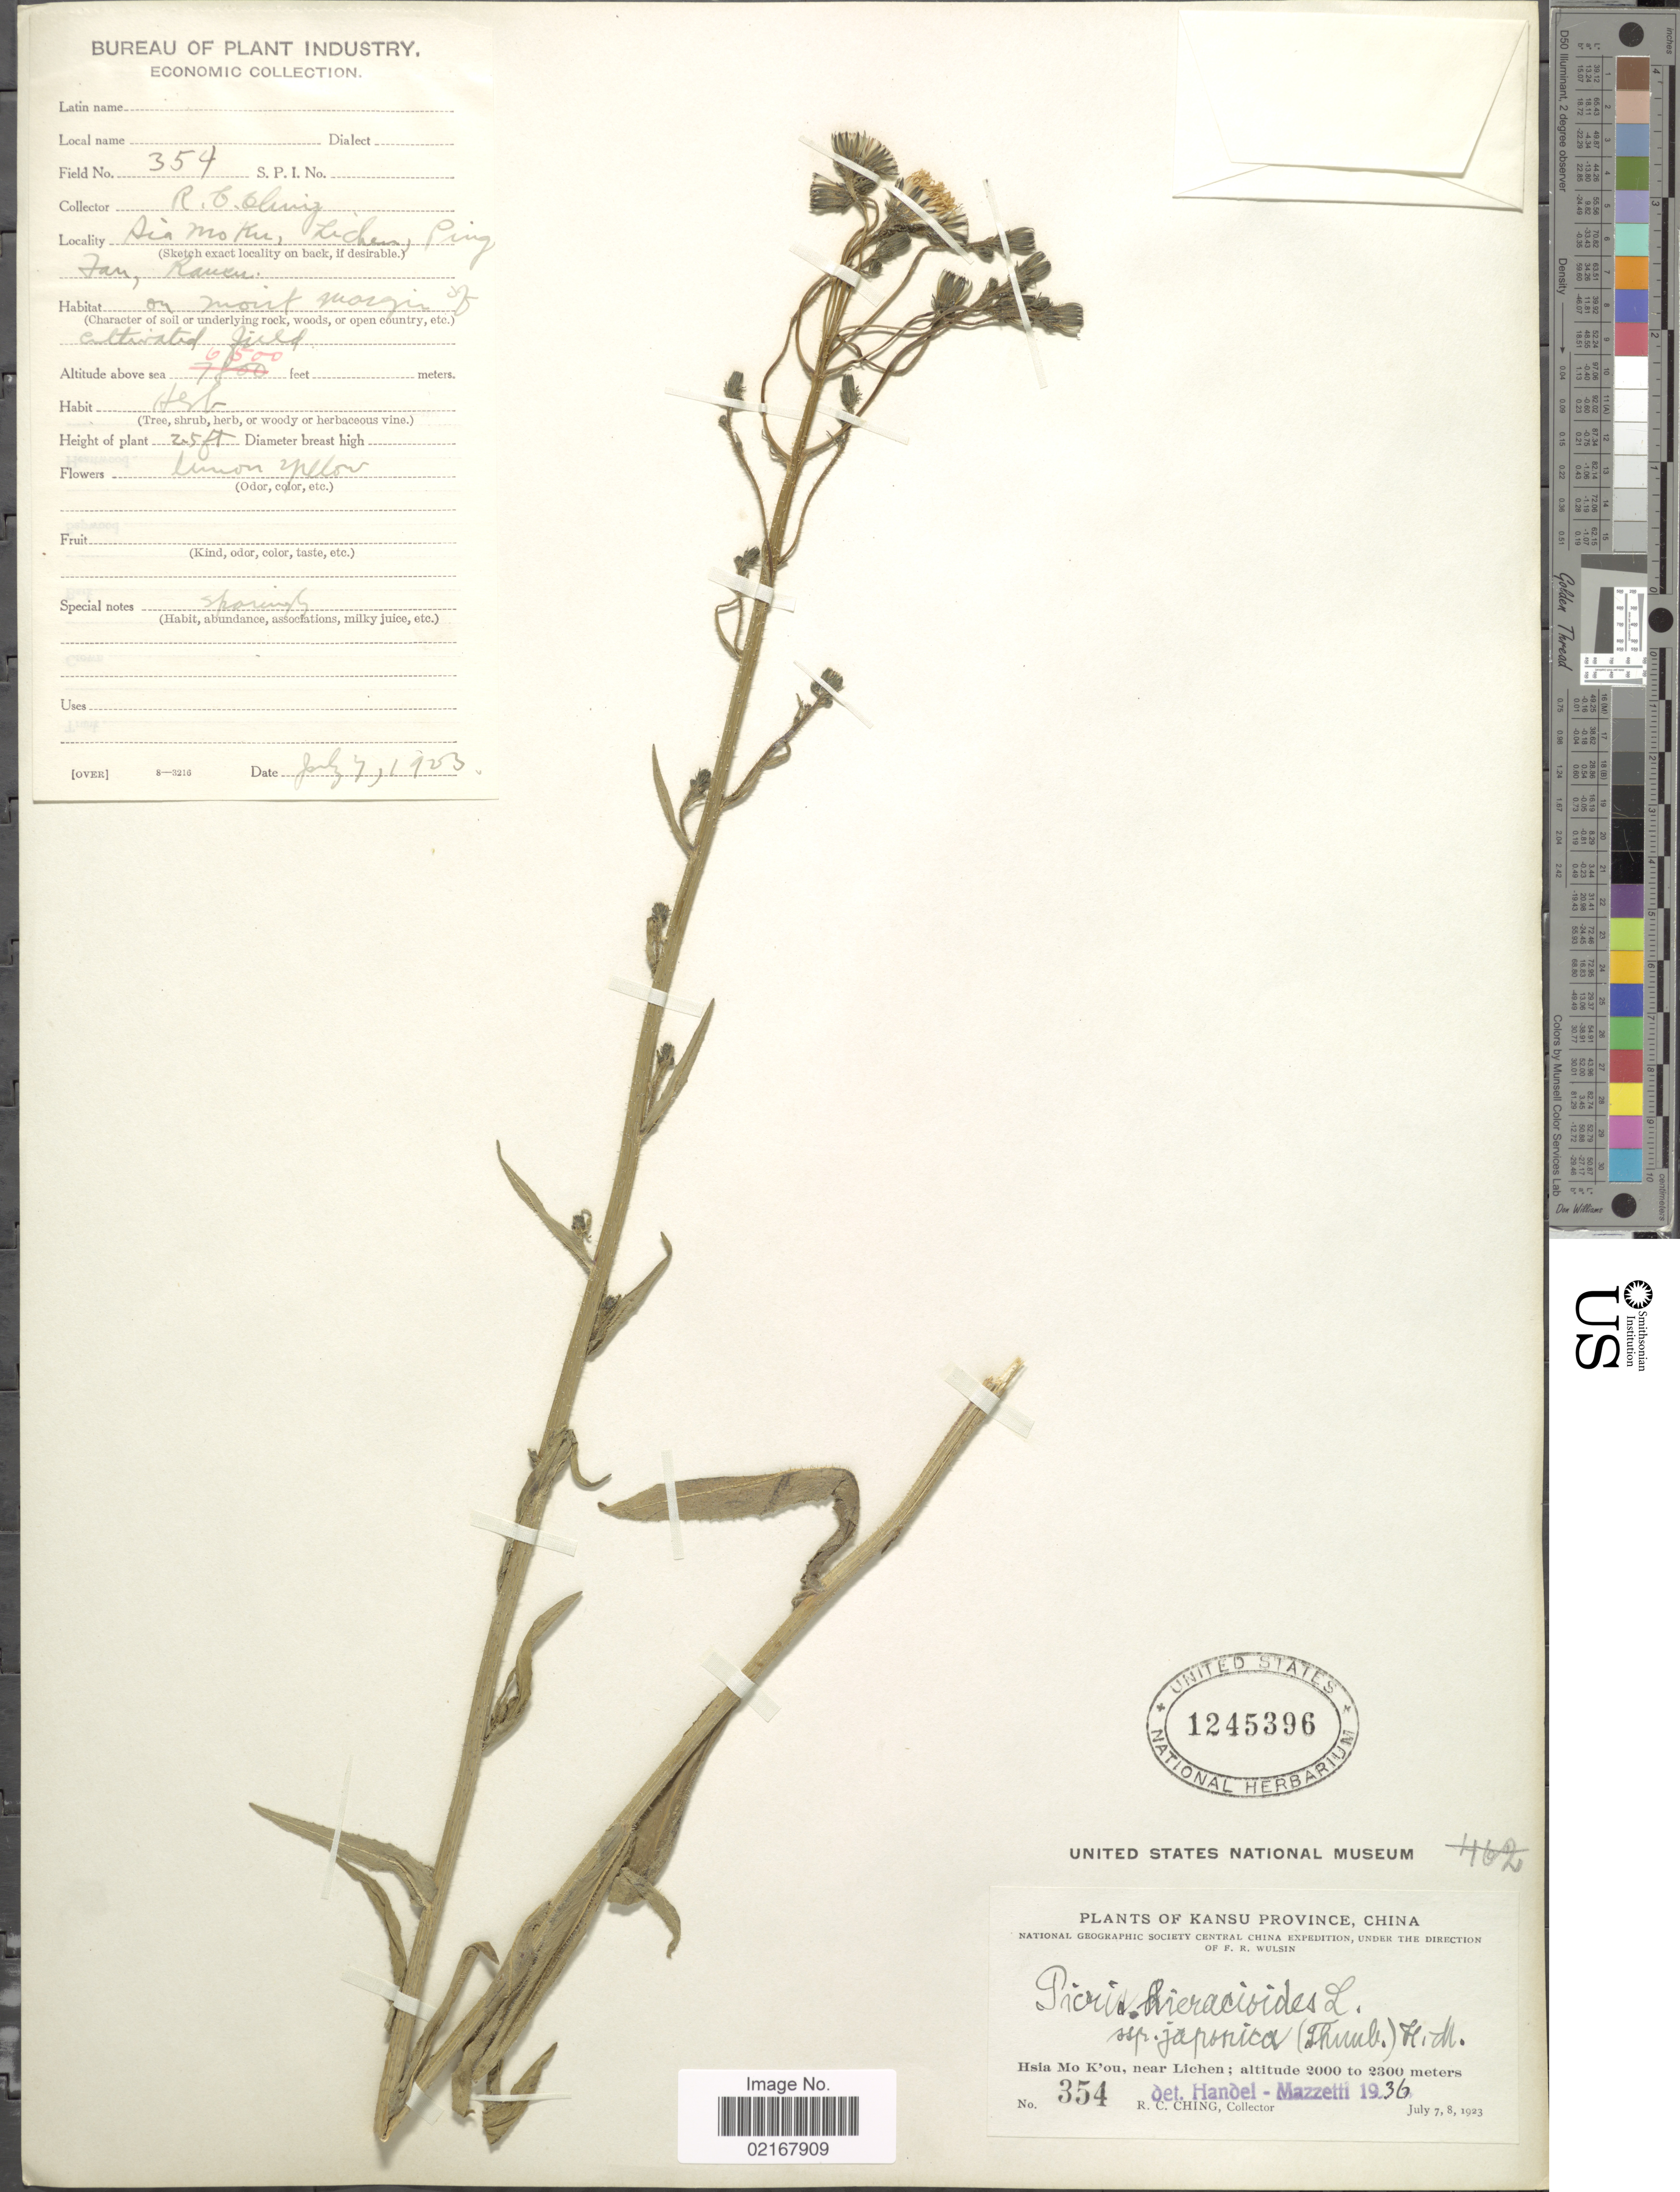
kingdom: Plantae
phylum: Tracheophyta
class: Magnoliopsida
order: Asterales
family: Asteraceae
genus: Picris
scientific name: Picris hieracioides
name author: L.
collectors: R. C. Ching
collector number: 354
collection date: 1903-07-07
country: China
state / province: Gansu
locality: Hsia Mo K'ou, near Lichen. Ping Fan, Kansu Province.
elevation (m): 2000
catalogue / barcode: US 1245396